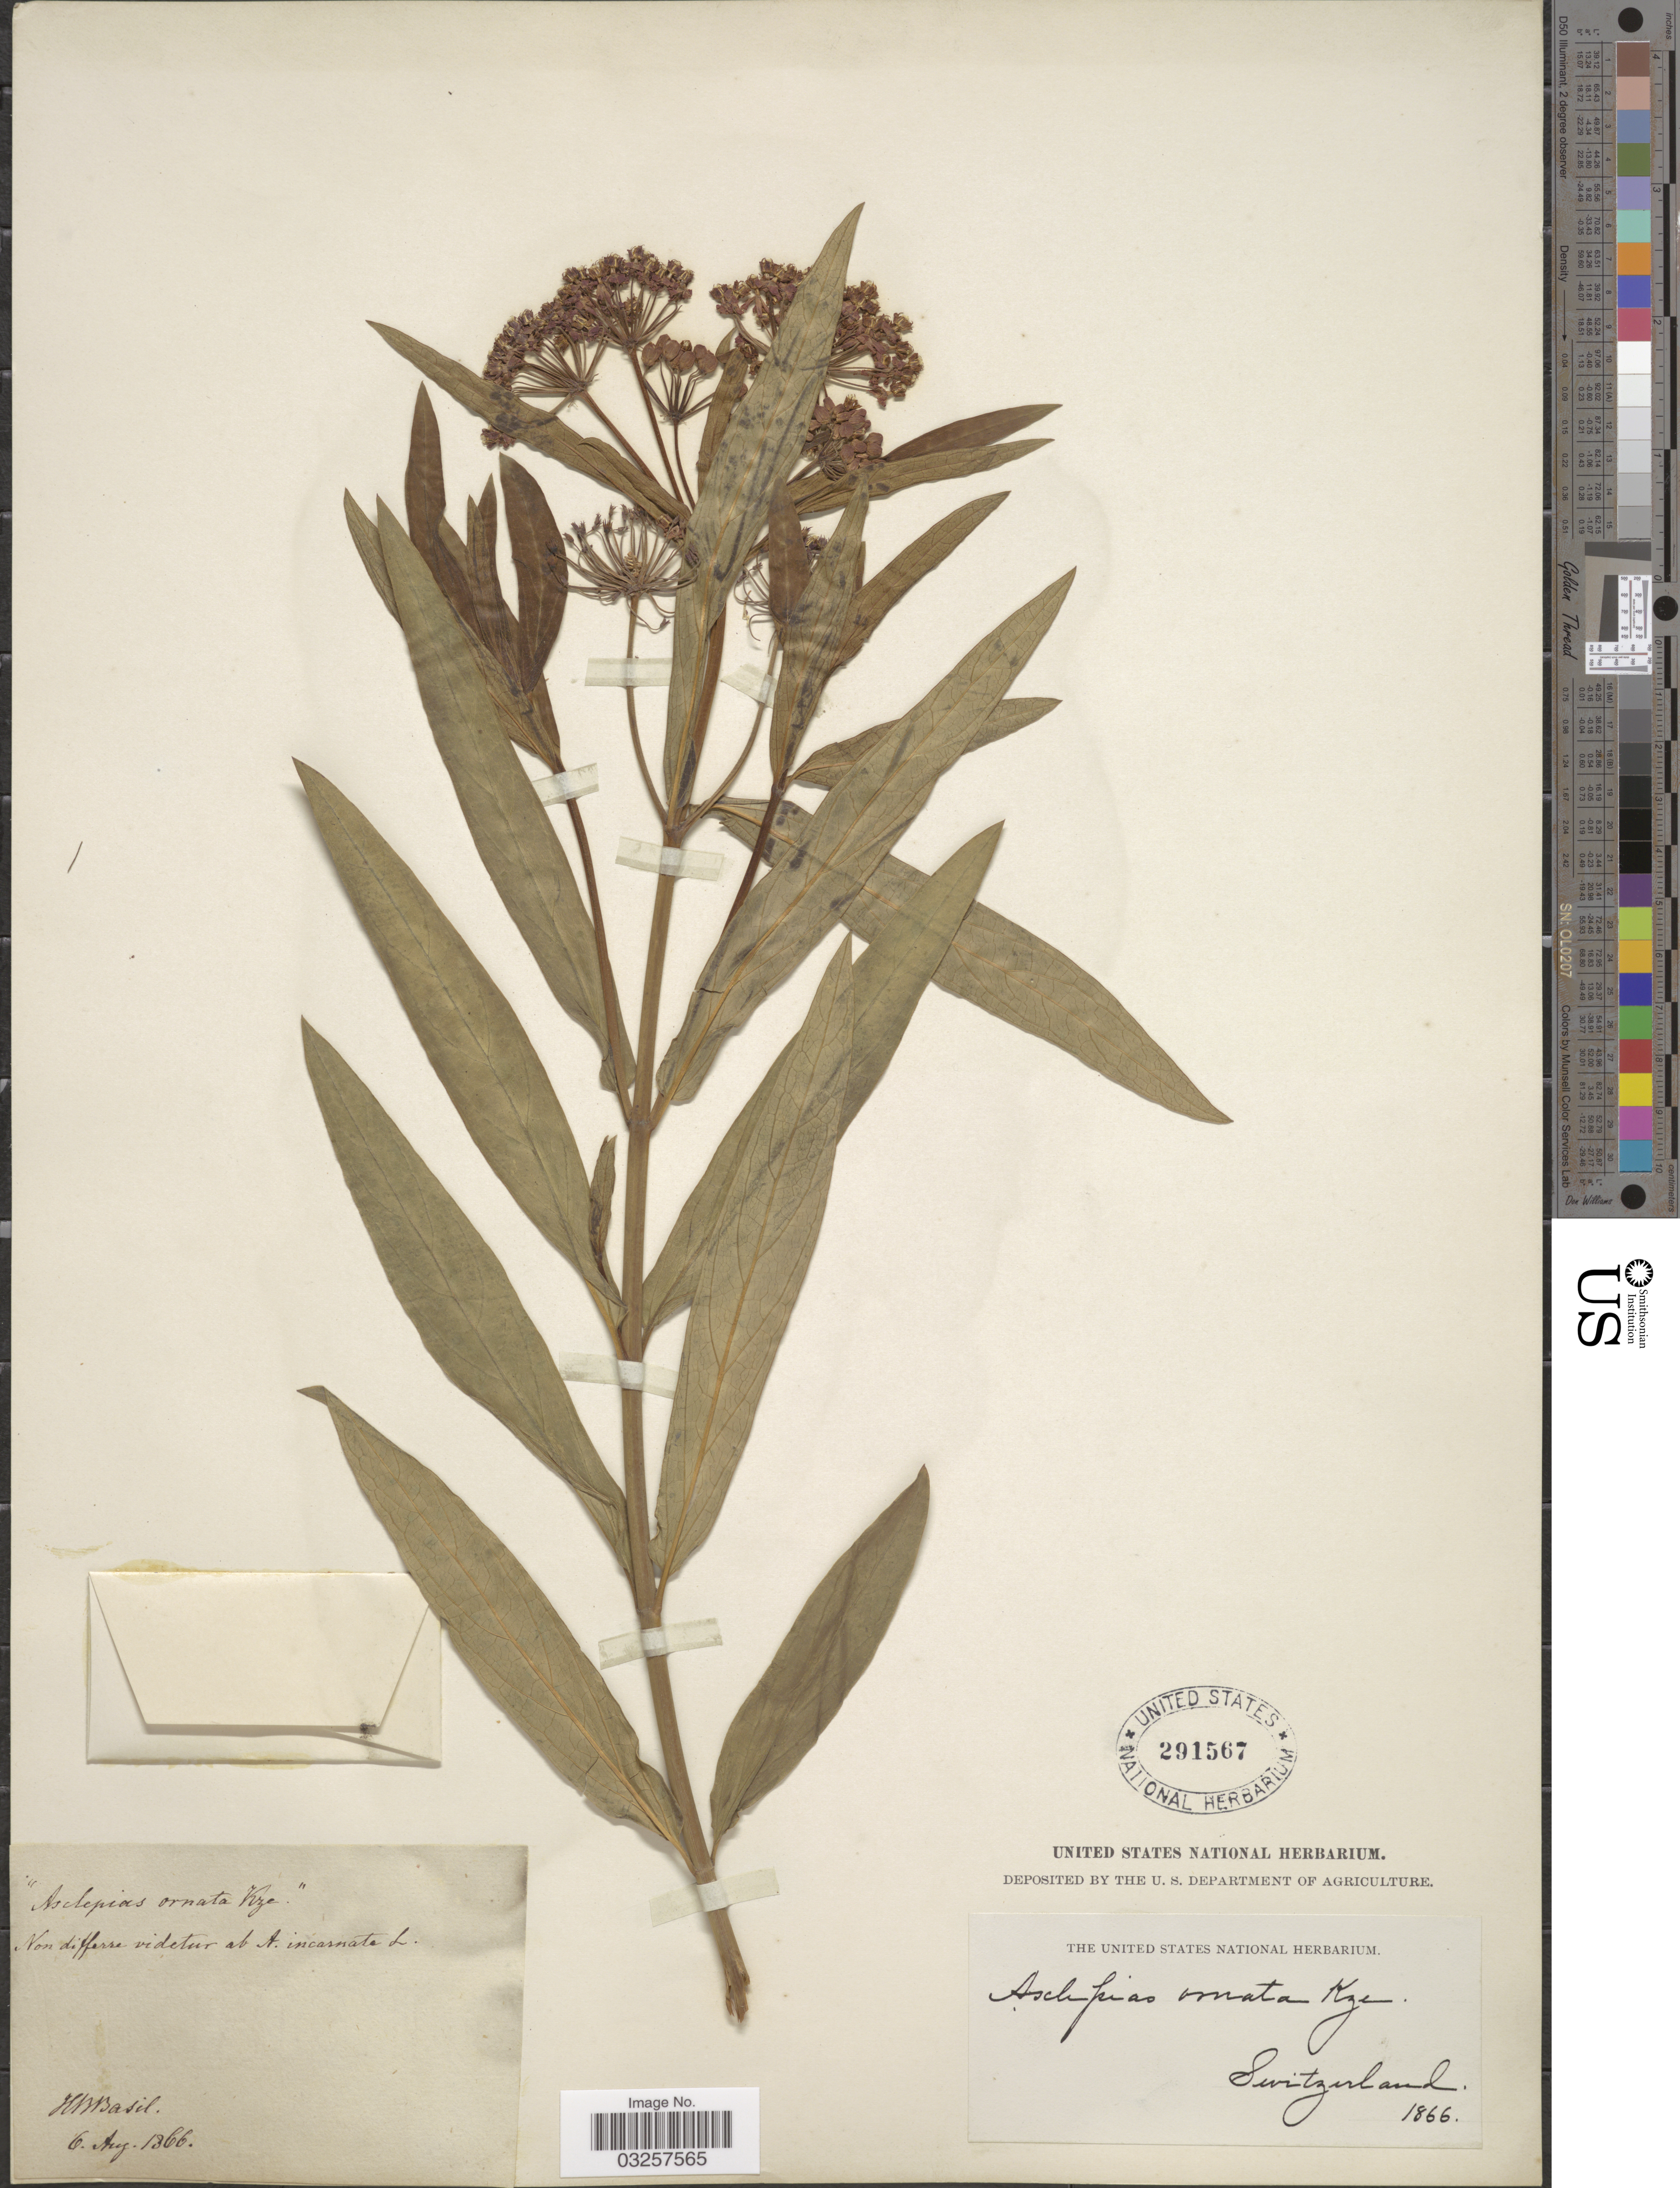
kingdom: Plantae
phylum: Tracheophyta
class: Magnoliopsida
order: Gentianales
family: Apocynaceae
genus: Asclepias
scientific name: Asclepias ornata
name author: Kuntze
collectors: ex herb. United States National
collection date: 1866-08-06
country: Switzerland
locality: HW Basil.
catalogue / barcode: US 291567